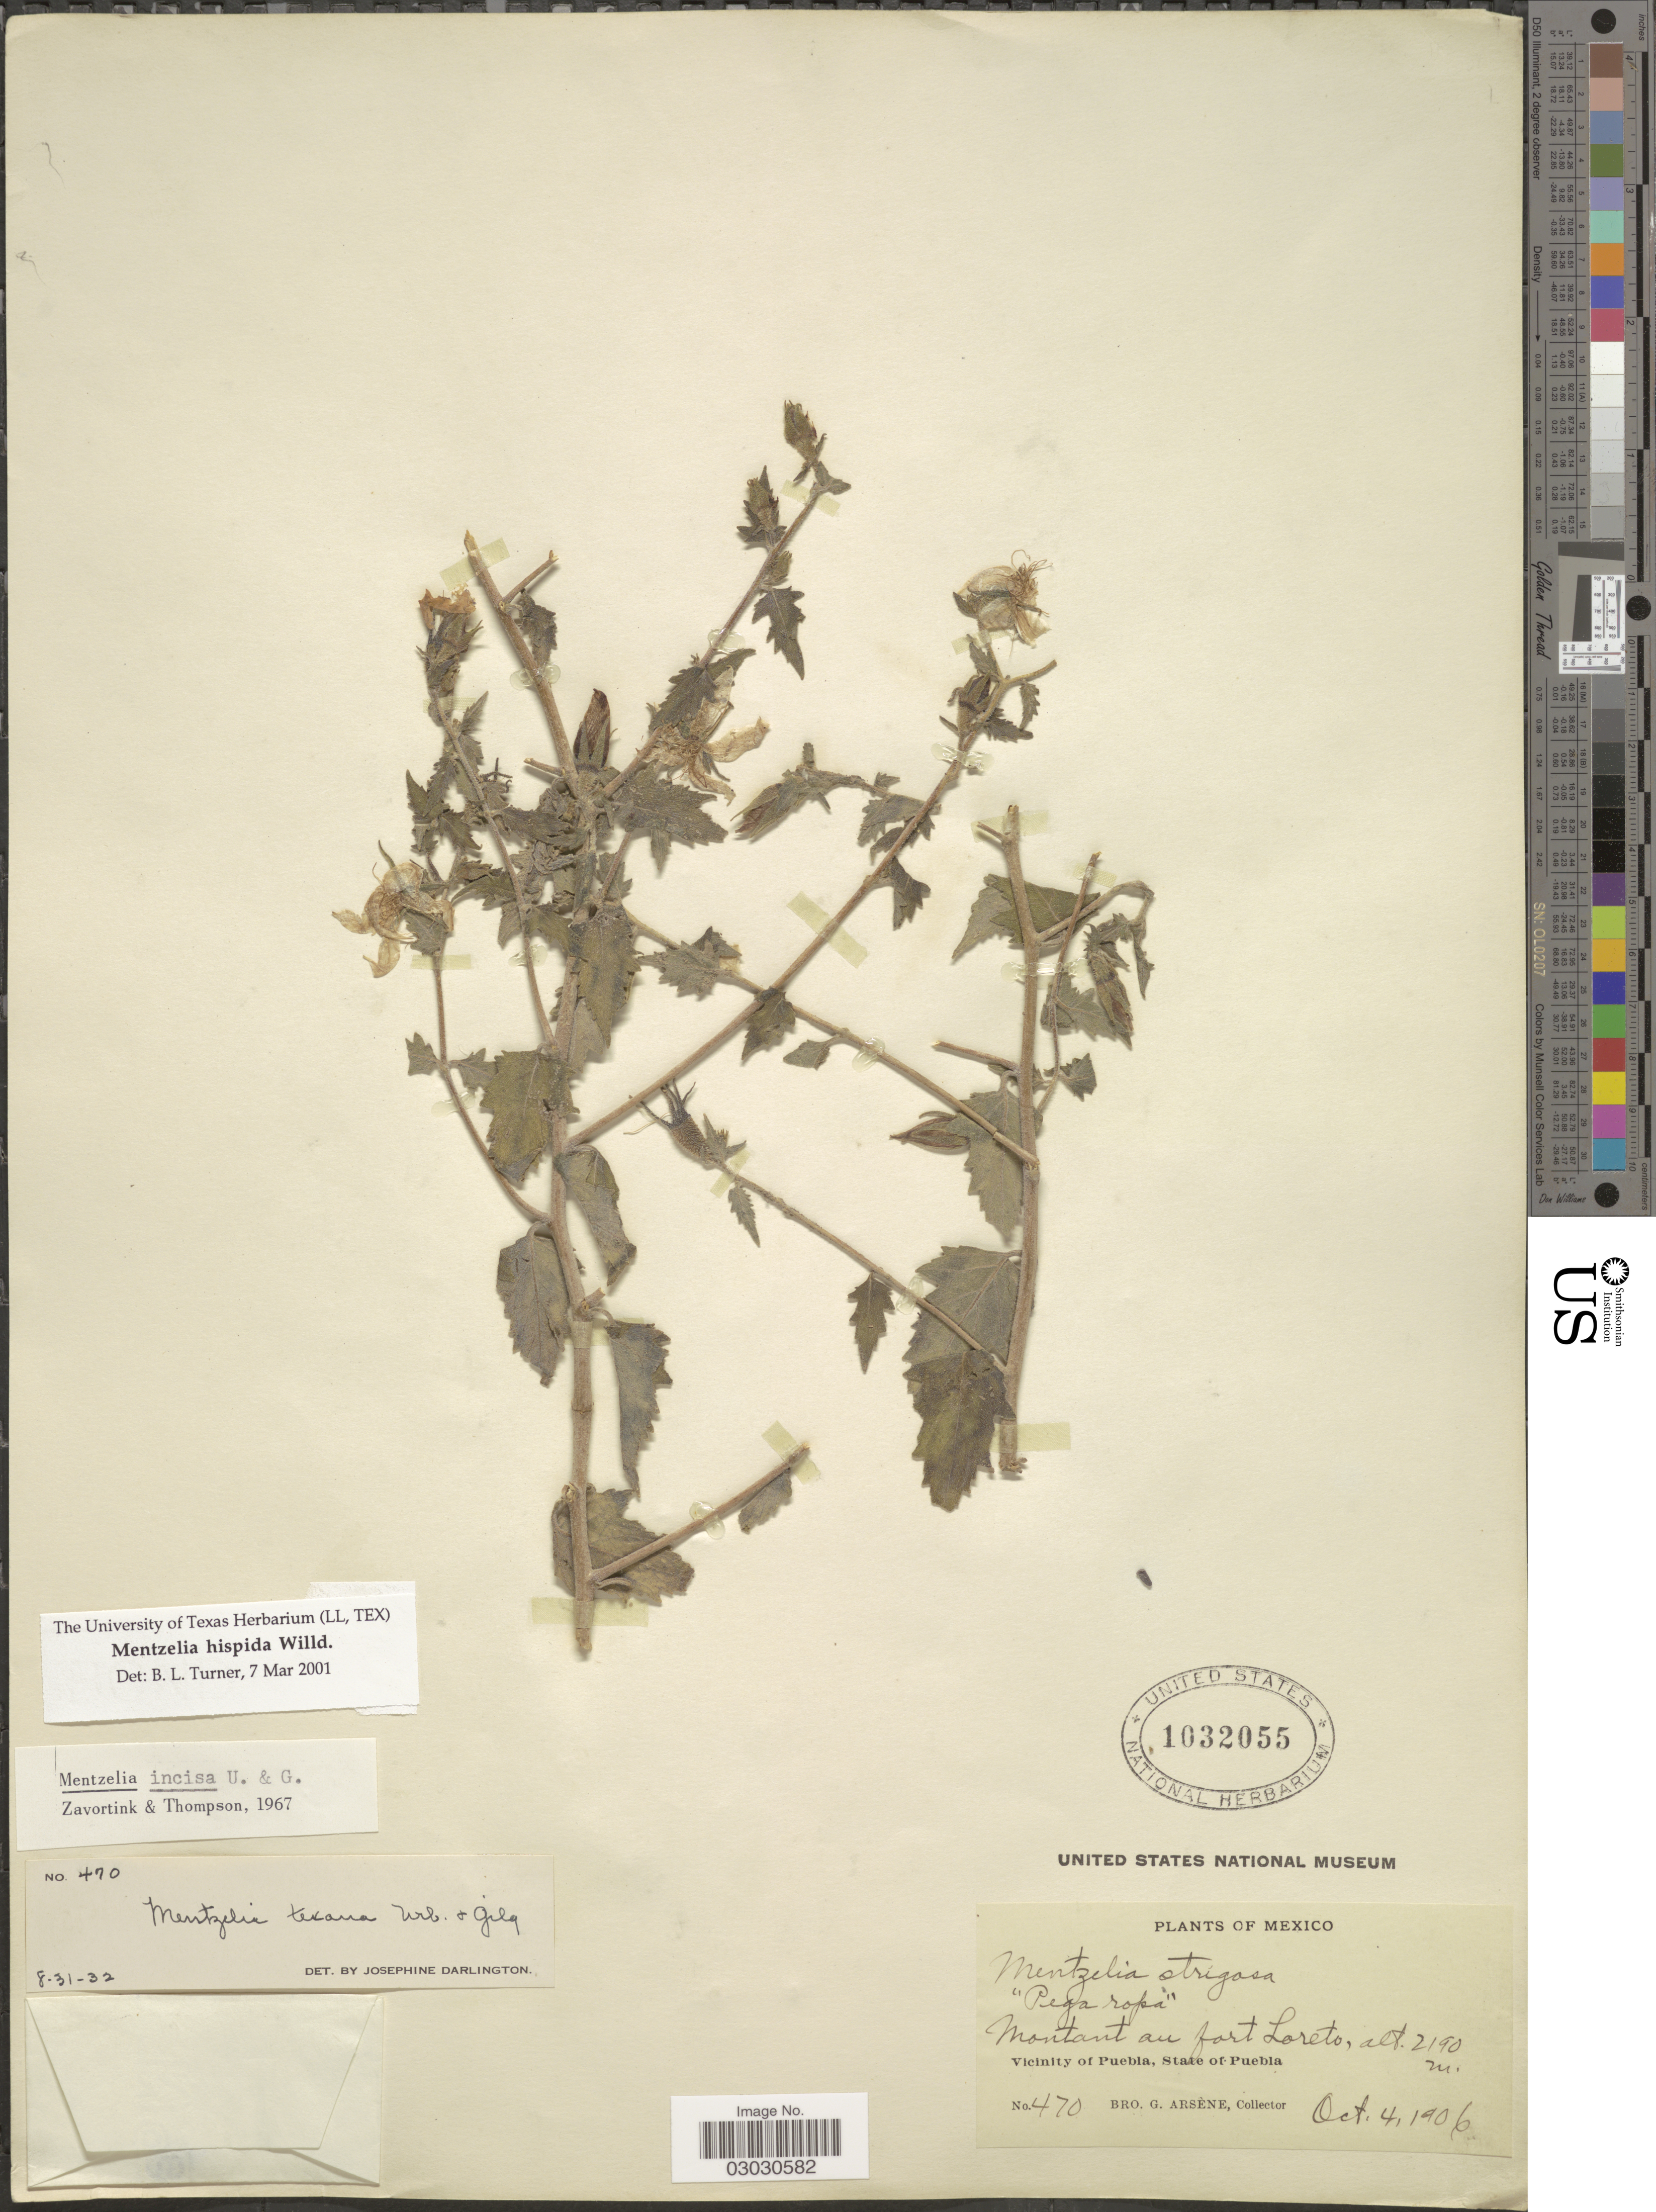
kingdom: Plantae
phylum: Tracheophyta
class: Magnoliopsida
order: Cornales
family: Loasaceae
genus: Mentzelia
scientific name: Mentzelia hispida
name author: Willd.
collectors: Bro. G. Arsène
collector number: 470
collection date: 1906-10-04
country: Mexico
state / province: Puebla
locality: Montant au fort Loreto. Vicinity of Puebla, State of Puebla.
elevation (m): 2190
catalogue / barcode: US 1032055